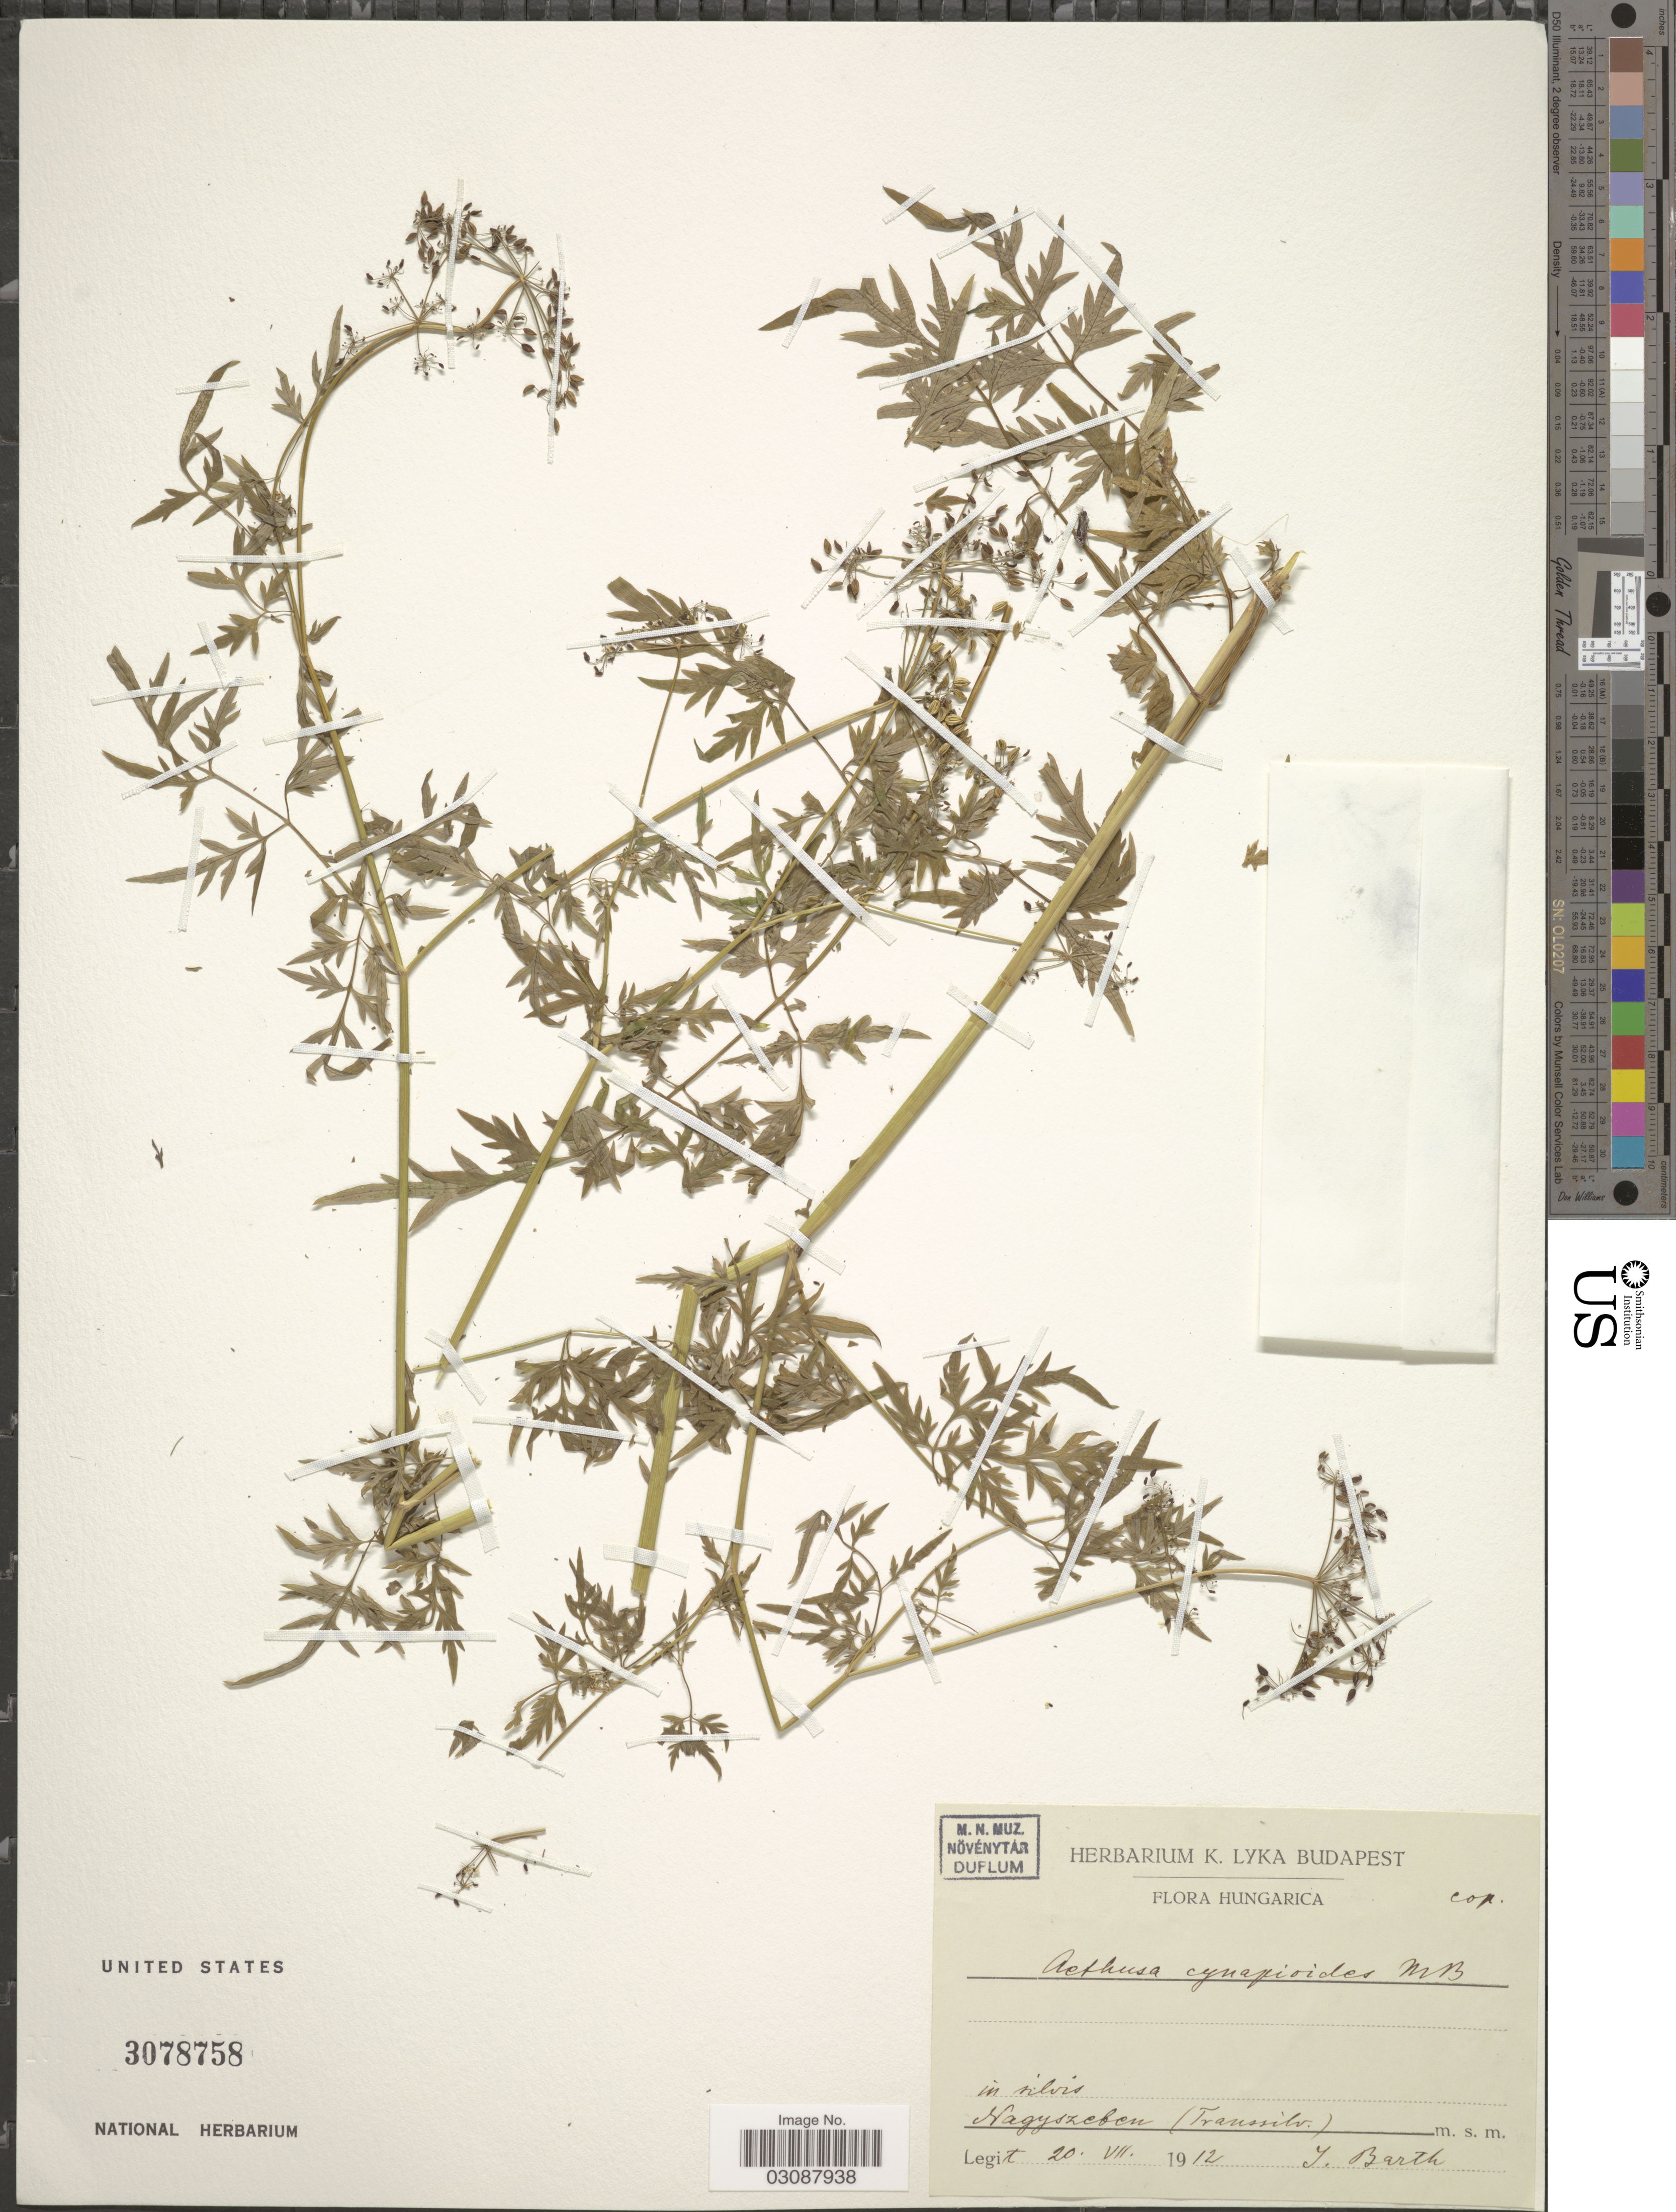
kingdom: Plantae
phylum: Tracheophyta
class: Magnoliopsida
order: Apiales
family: Apiaceae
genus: Aethusa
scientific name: Aethusa cynapium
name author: L.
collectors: J. Barth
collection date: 1912-07-20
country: Hungary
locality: Hungarica. In silvis Nagyszeben (Transsilv.).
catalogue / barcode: US 3078758